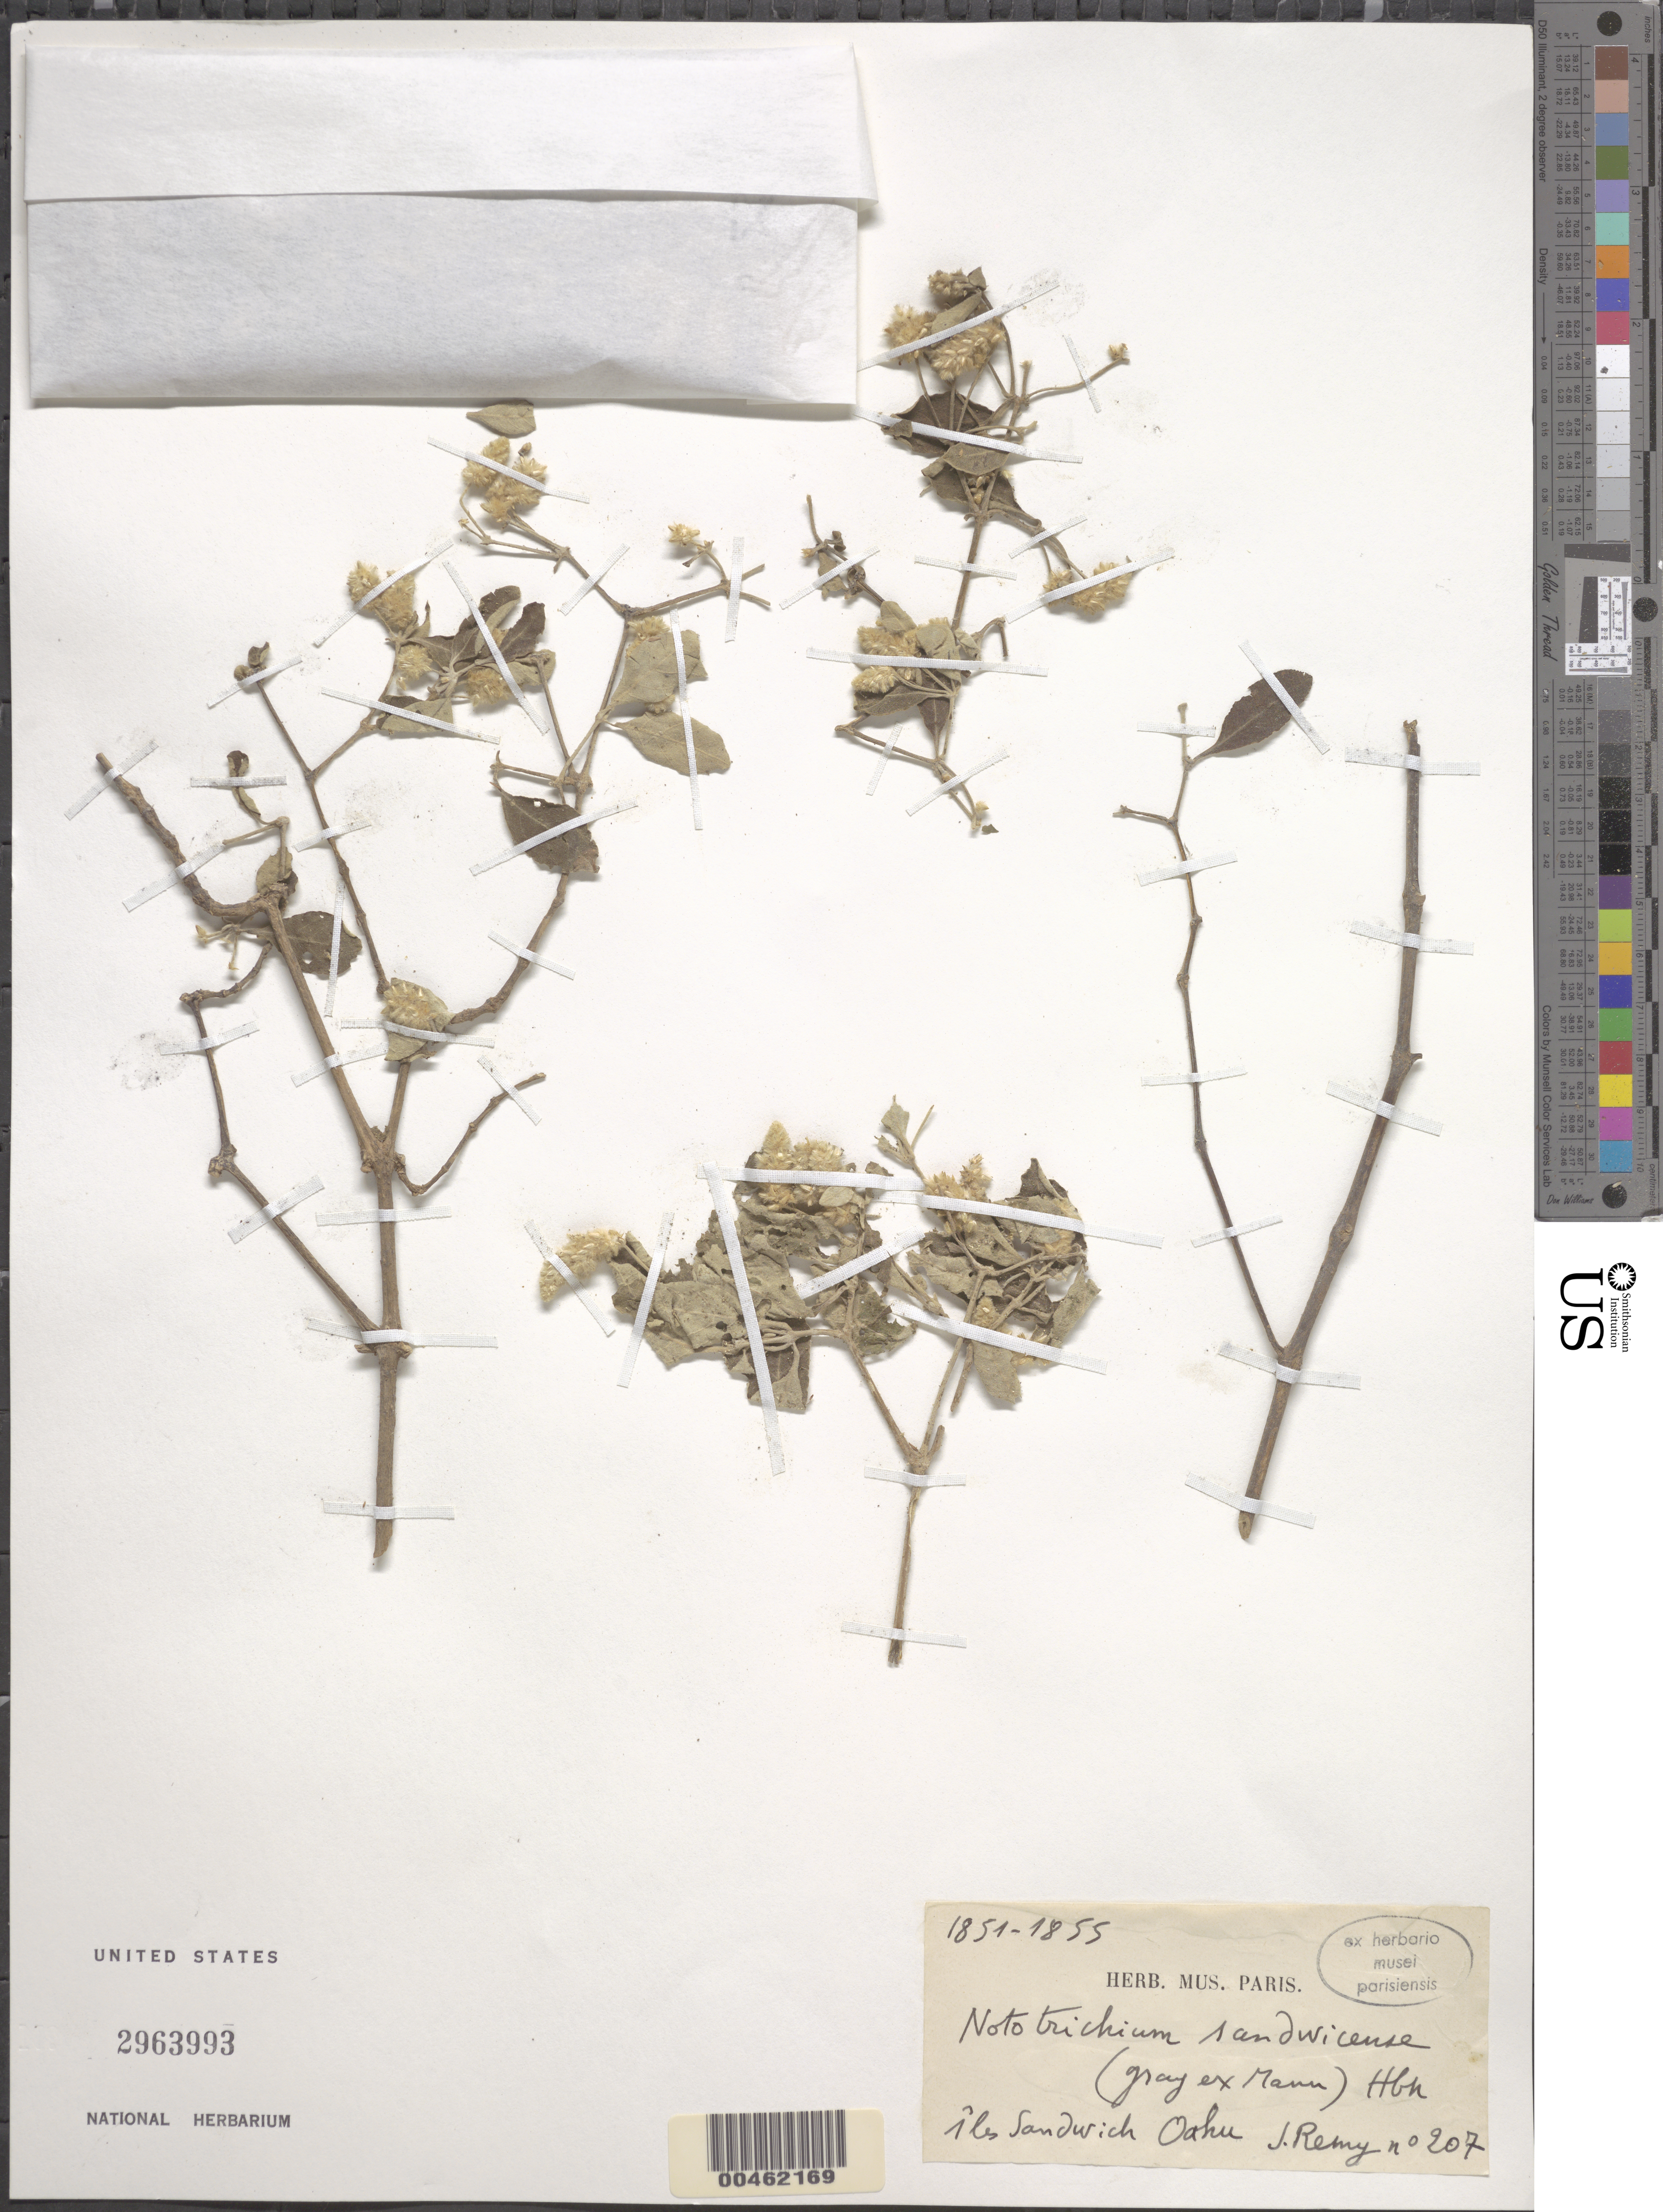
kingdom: Plantae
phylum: Tracheophyta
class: Magnoliopsida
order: Caryophyllales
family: Amaranthaceae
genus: Achyranthes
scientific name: Achyranthes sandwicensis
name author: (A. Gray) Di Vincenzo et al.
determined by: Wagner, W. L., (BOT), Smithsonian Institution - National Museum of Natural History (UNITED STATES)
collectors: E. J. Rémy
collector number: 207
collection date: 1851/1855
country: United States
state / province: Hawaii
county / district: Honolulu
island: Oahu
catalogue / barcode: US 2963993